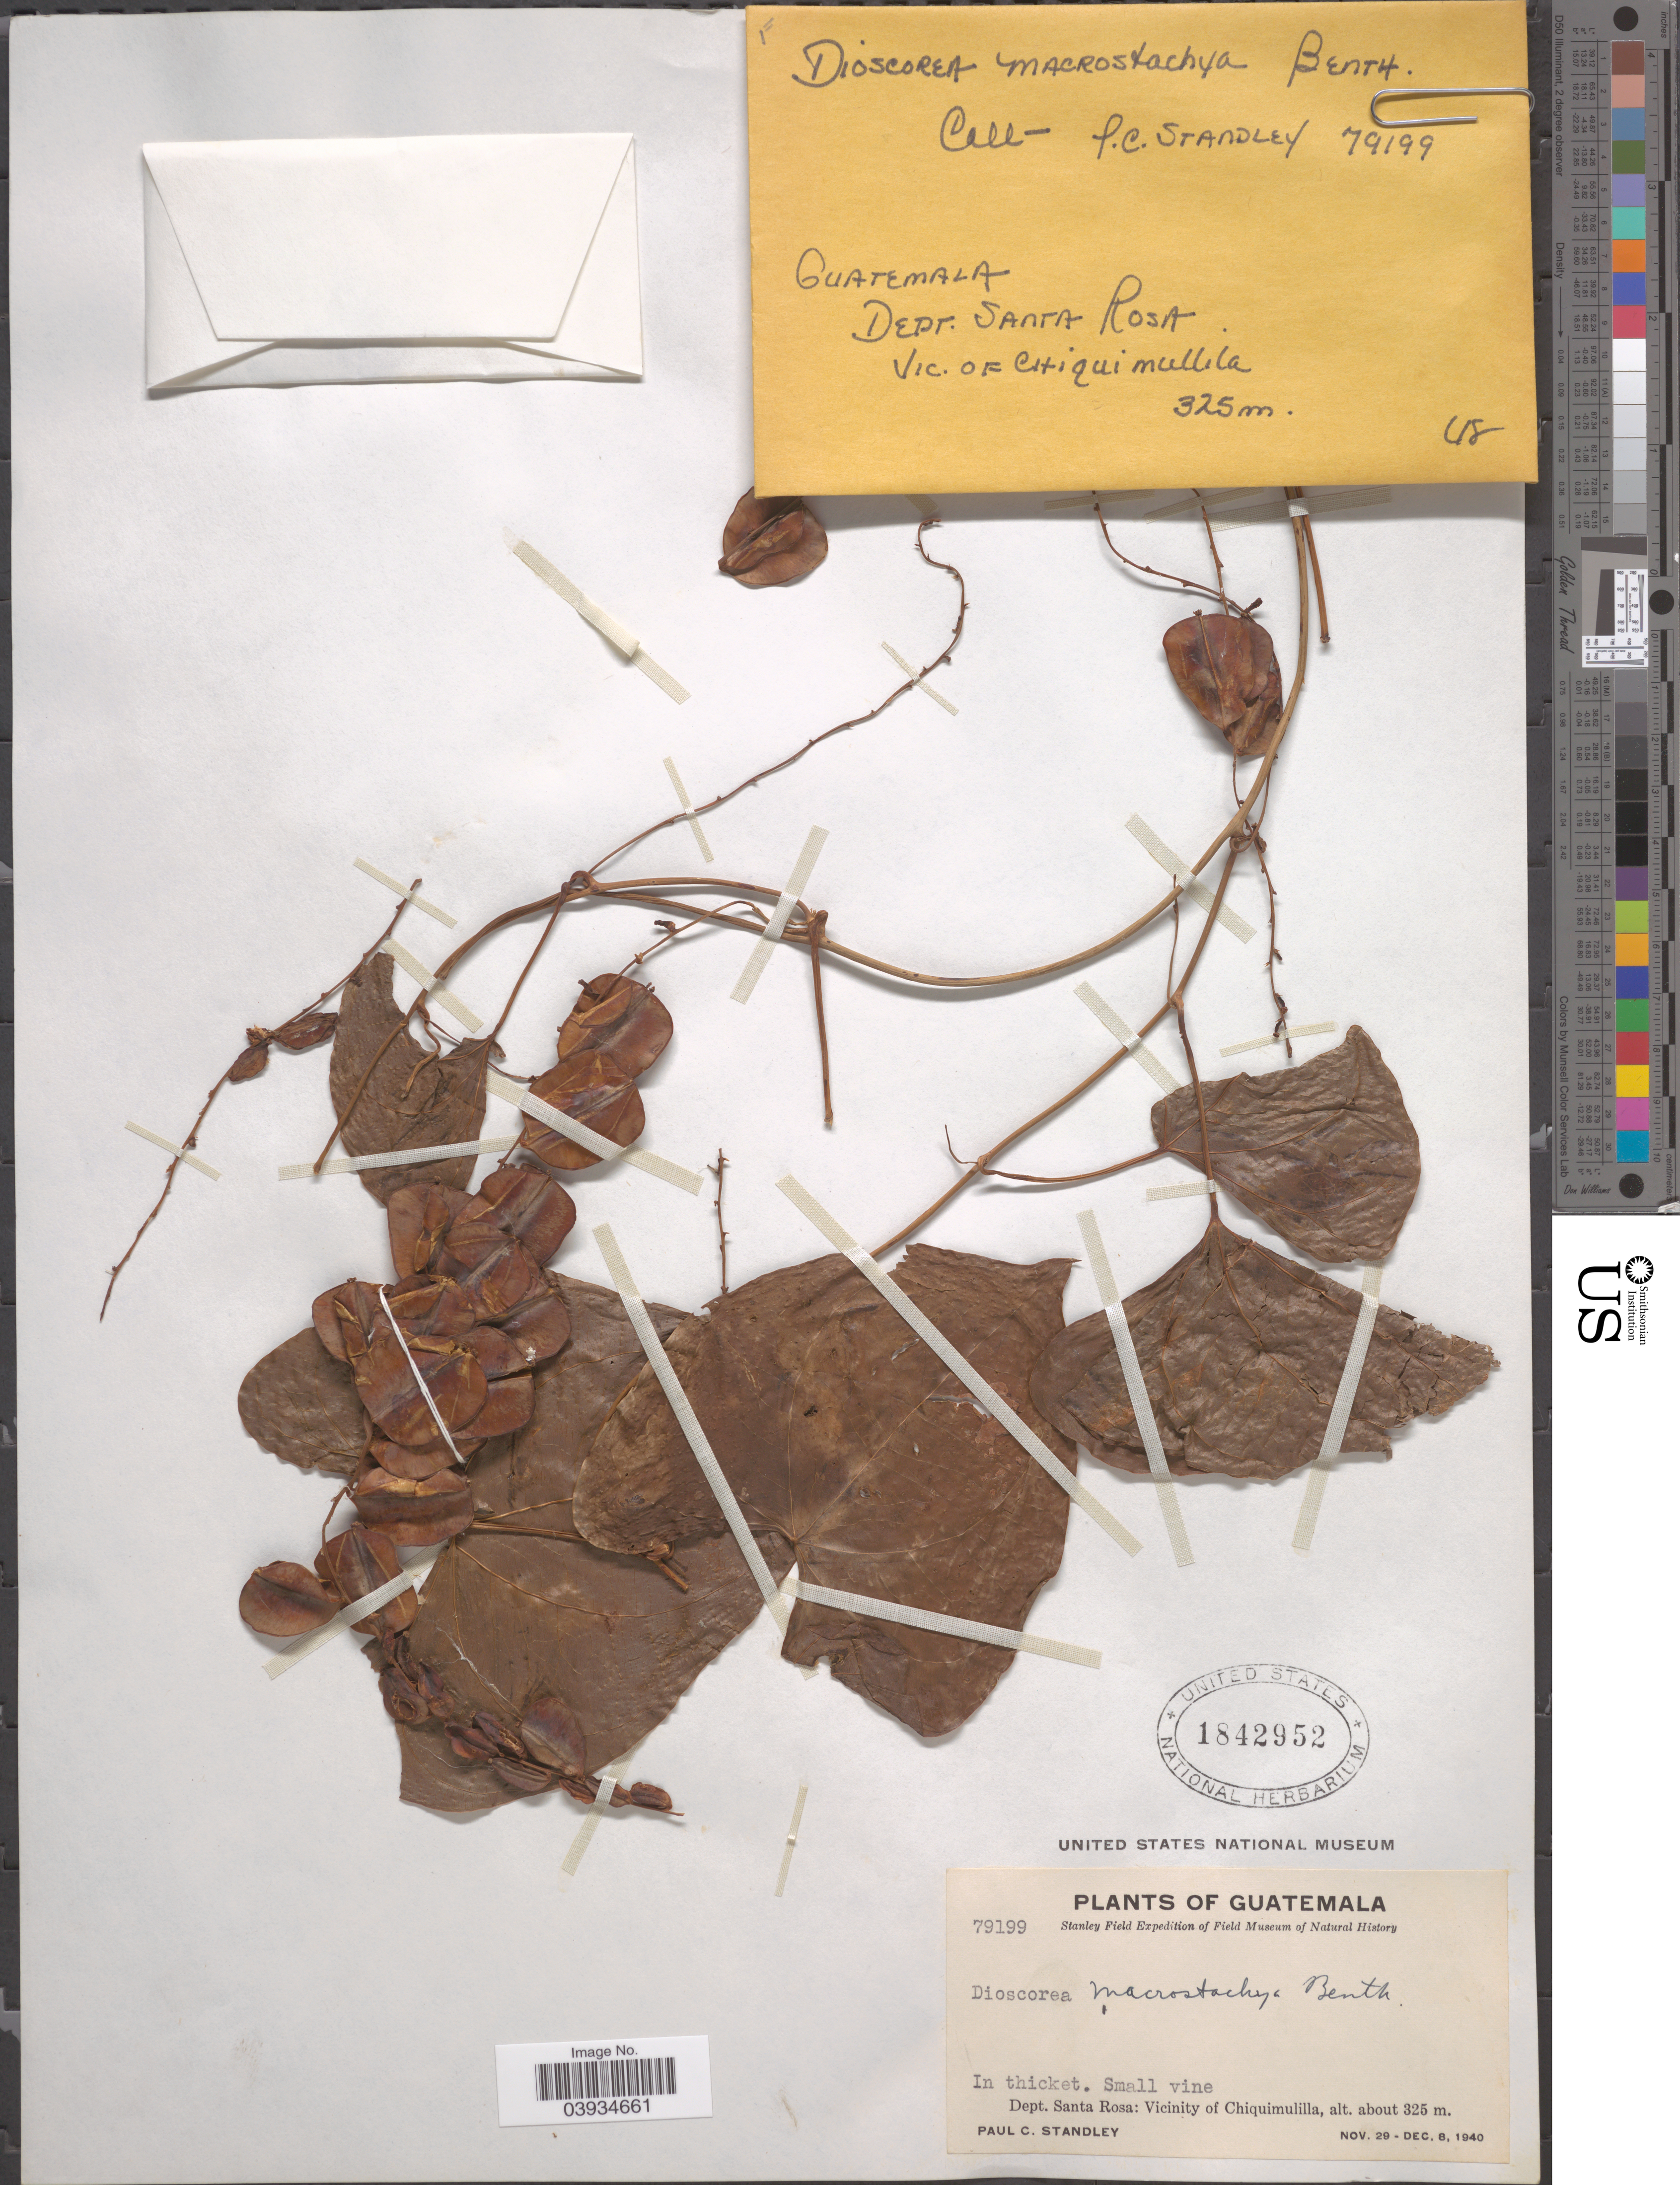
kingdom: Plantae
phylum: Tracheophyta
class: Liliopsida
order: Dioscoreales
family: Dioscoreaceae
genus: Dioscorea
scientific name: Dioscorea mexicana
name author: Scheidw.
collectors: P. C. Standley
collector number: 79199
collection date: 1940-11-29/1940-12-08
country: Guatemala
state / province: Santa Rosa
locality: Dept. Santa Rosa: Vicinity of Chiquimulilla.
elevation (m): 325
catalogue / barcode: US 1842952